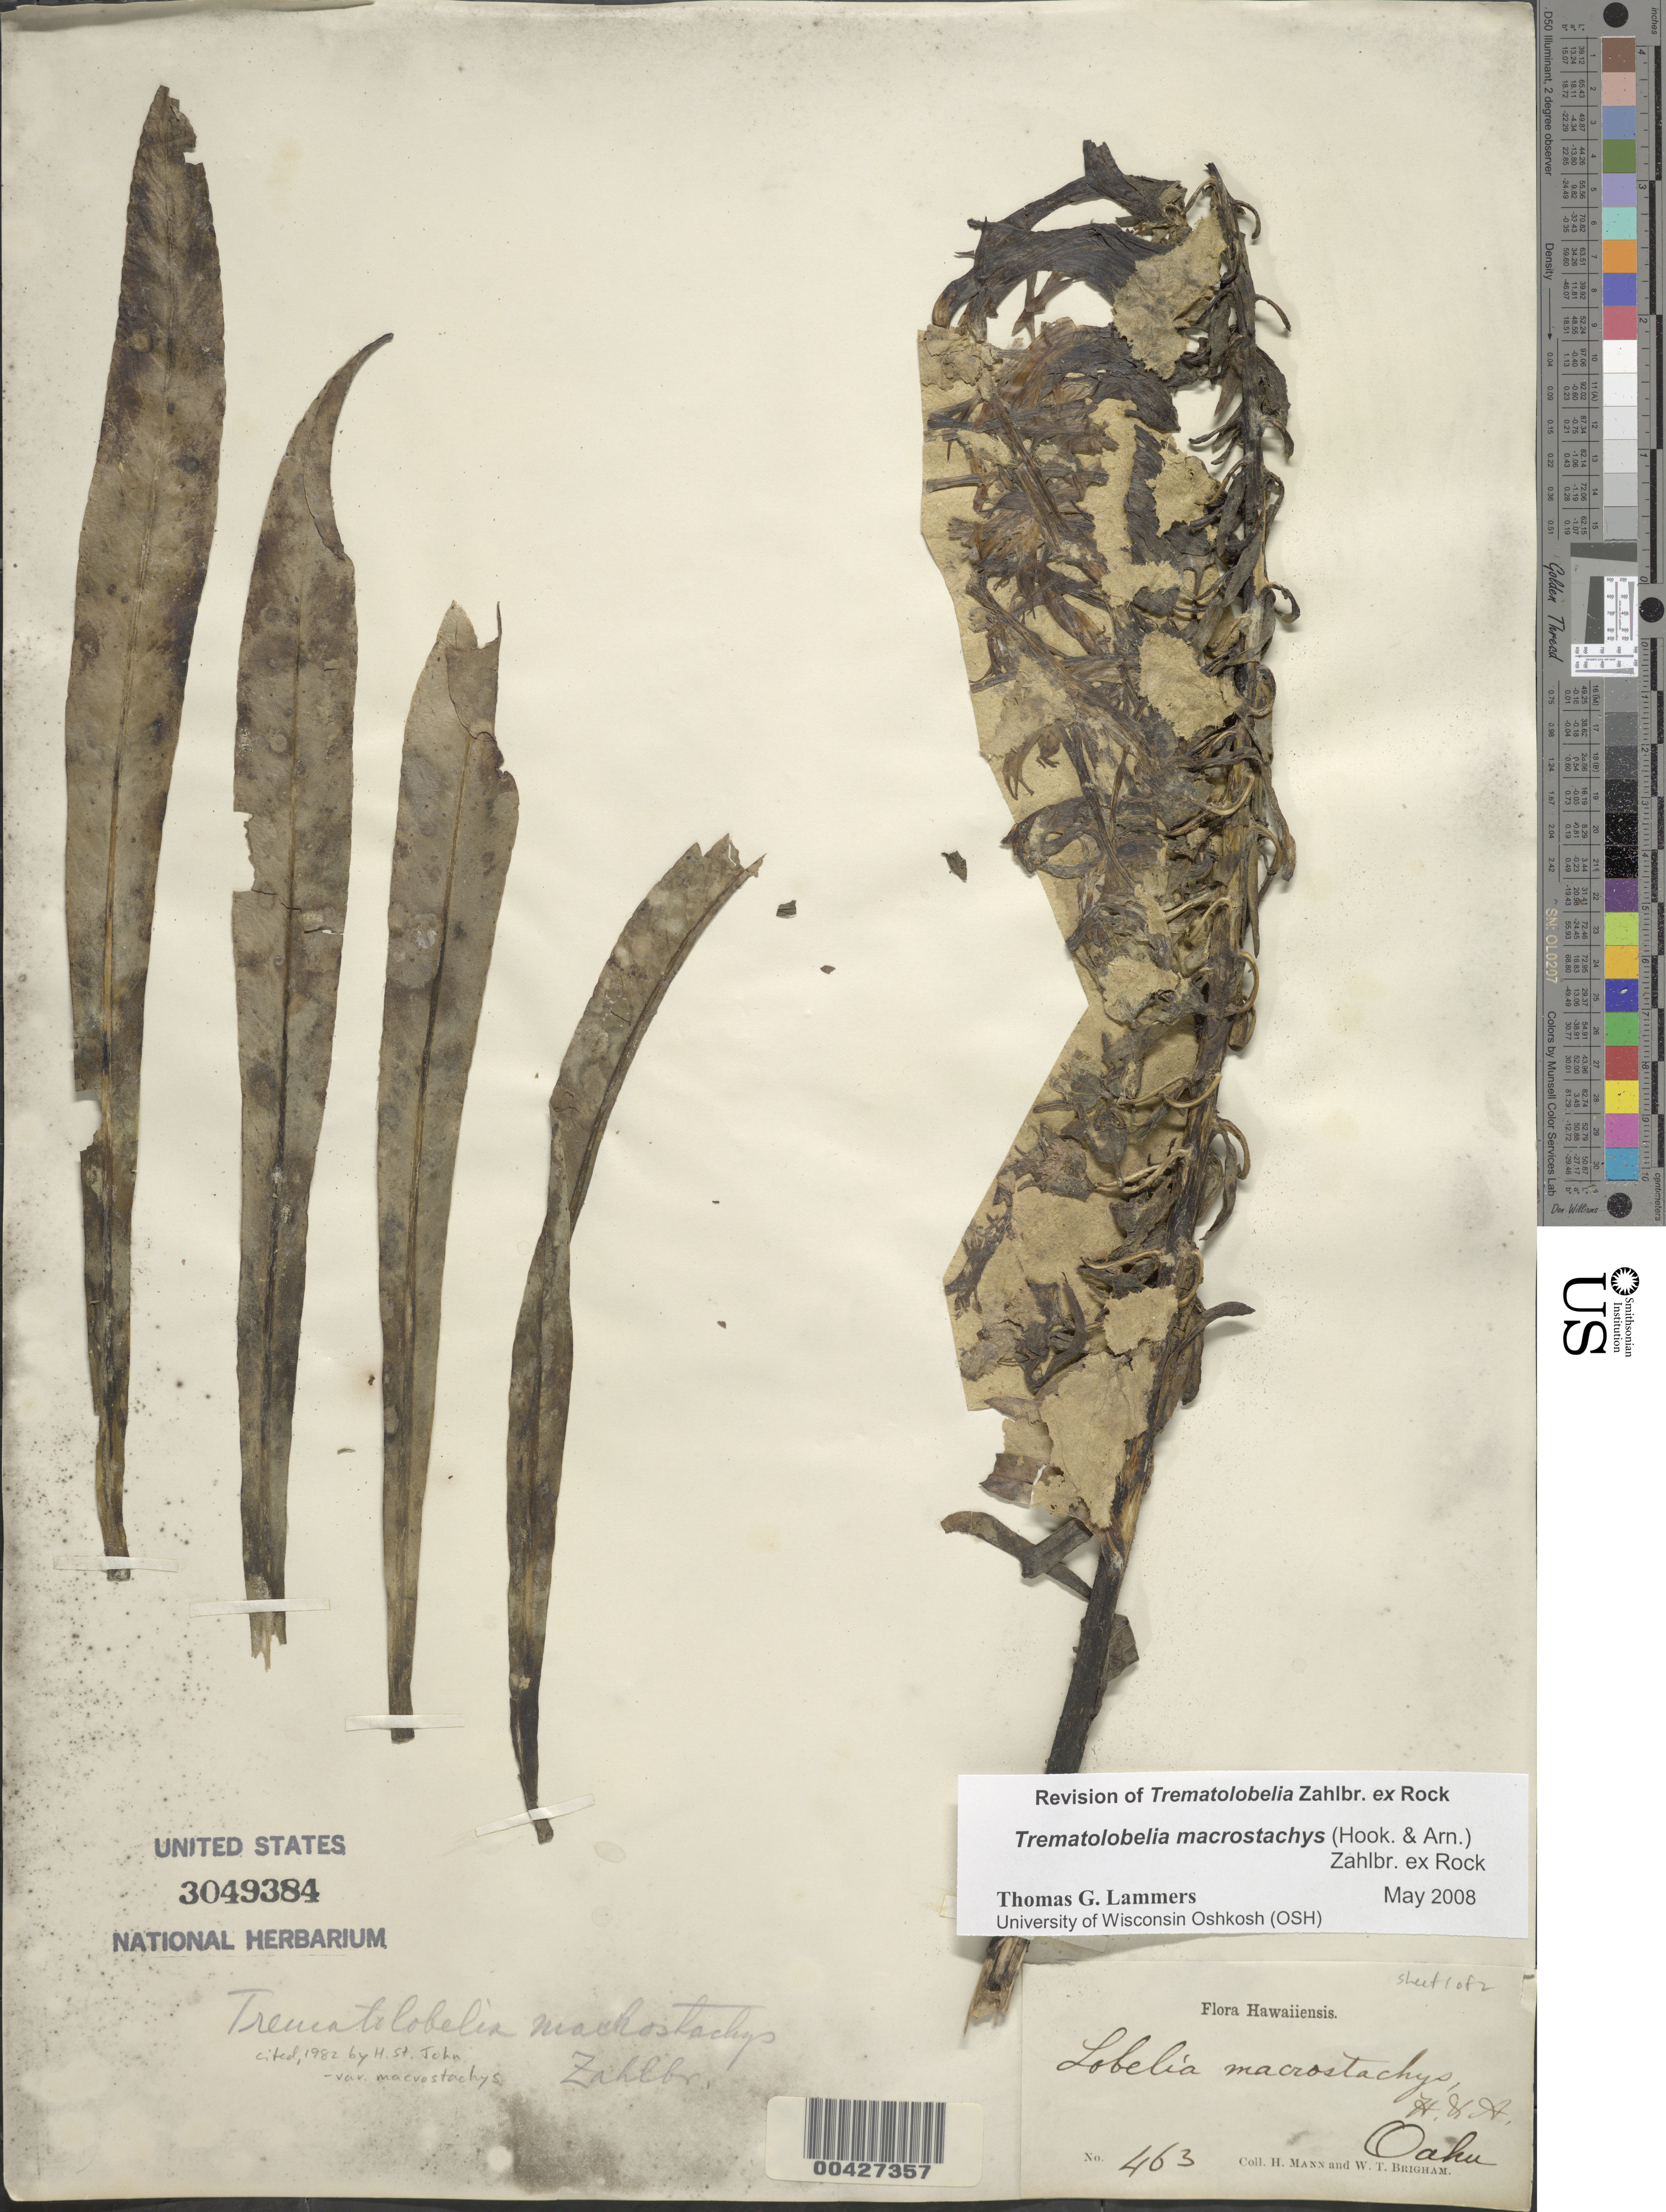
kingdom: Plantae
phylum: Tracheophyta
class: Magnoliopsida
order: Asterales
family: Campanulaceae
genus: Trematolobelia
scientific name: Trematolobelia macrostachys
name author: (Hook. & Arn.) Zahlbr. ex Rock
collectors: H. Mann & W. T. Brigham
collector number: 463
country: United States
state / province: Hawaii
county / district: Honolulu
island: Oahu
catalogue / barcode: US 3049384